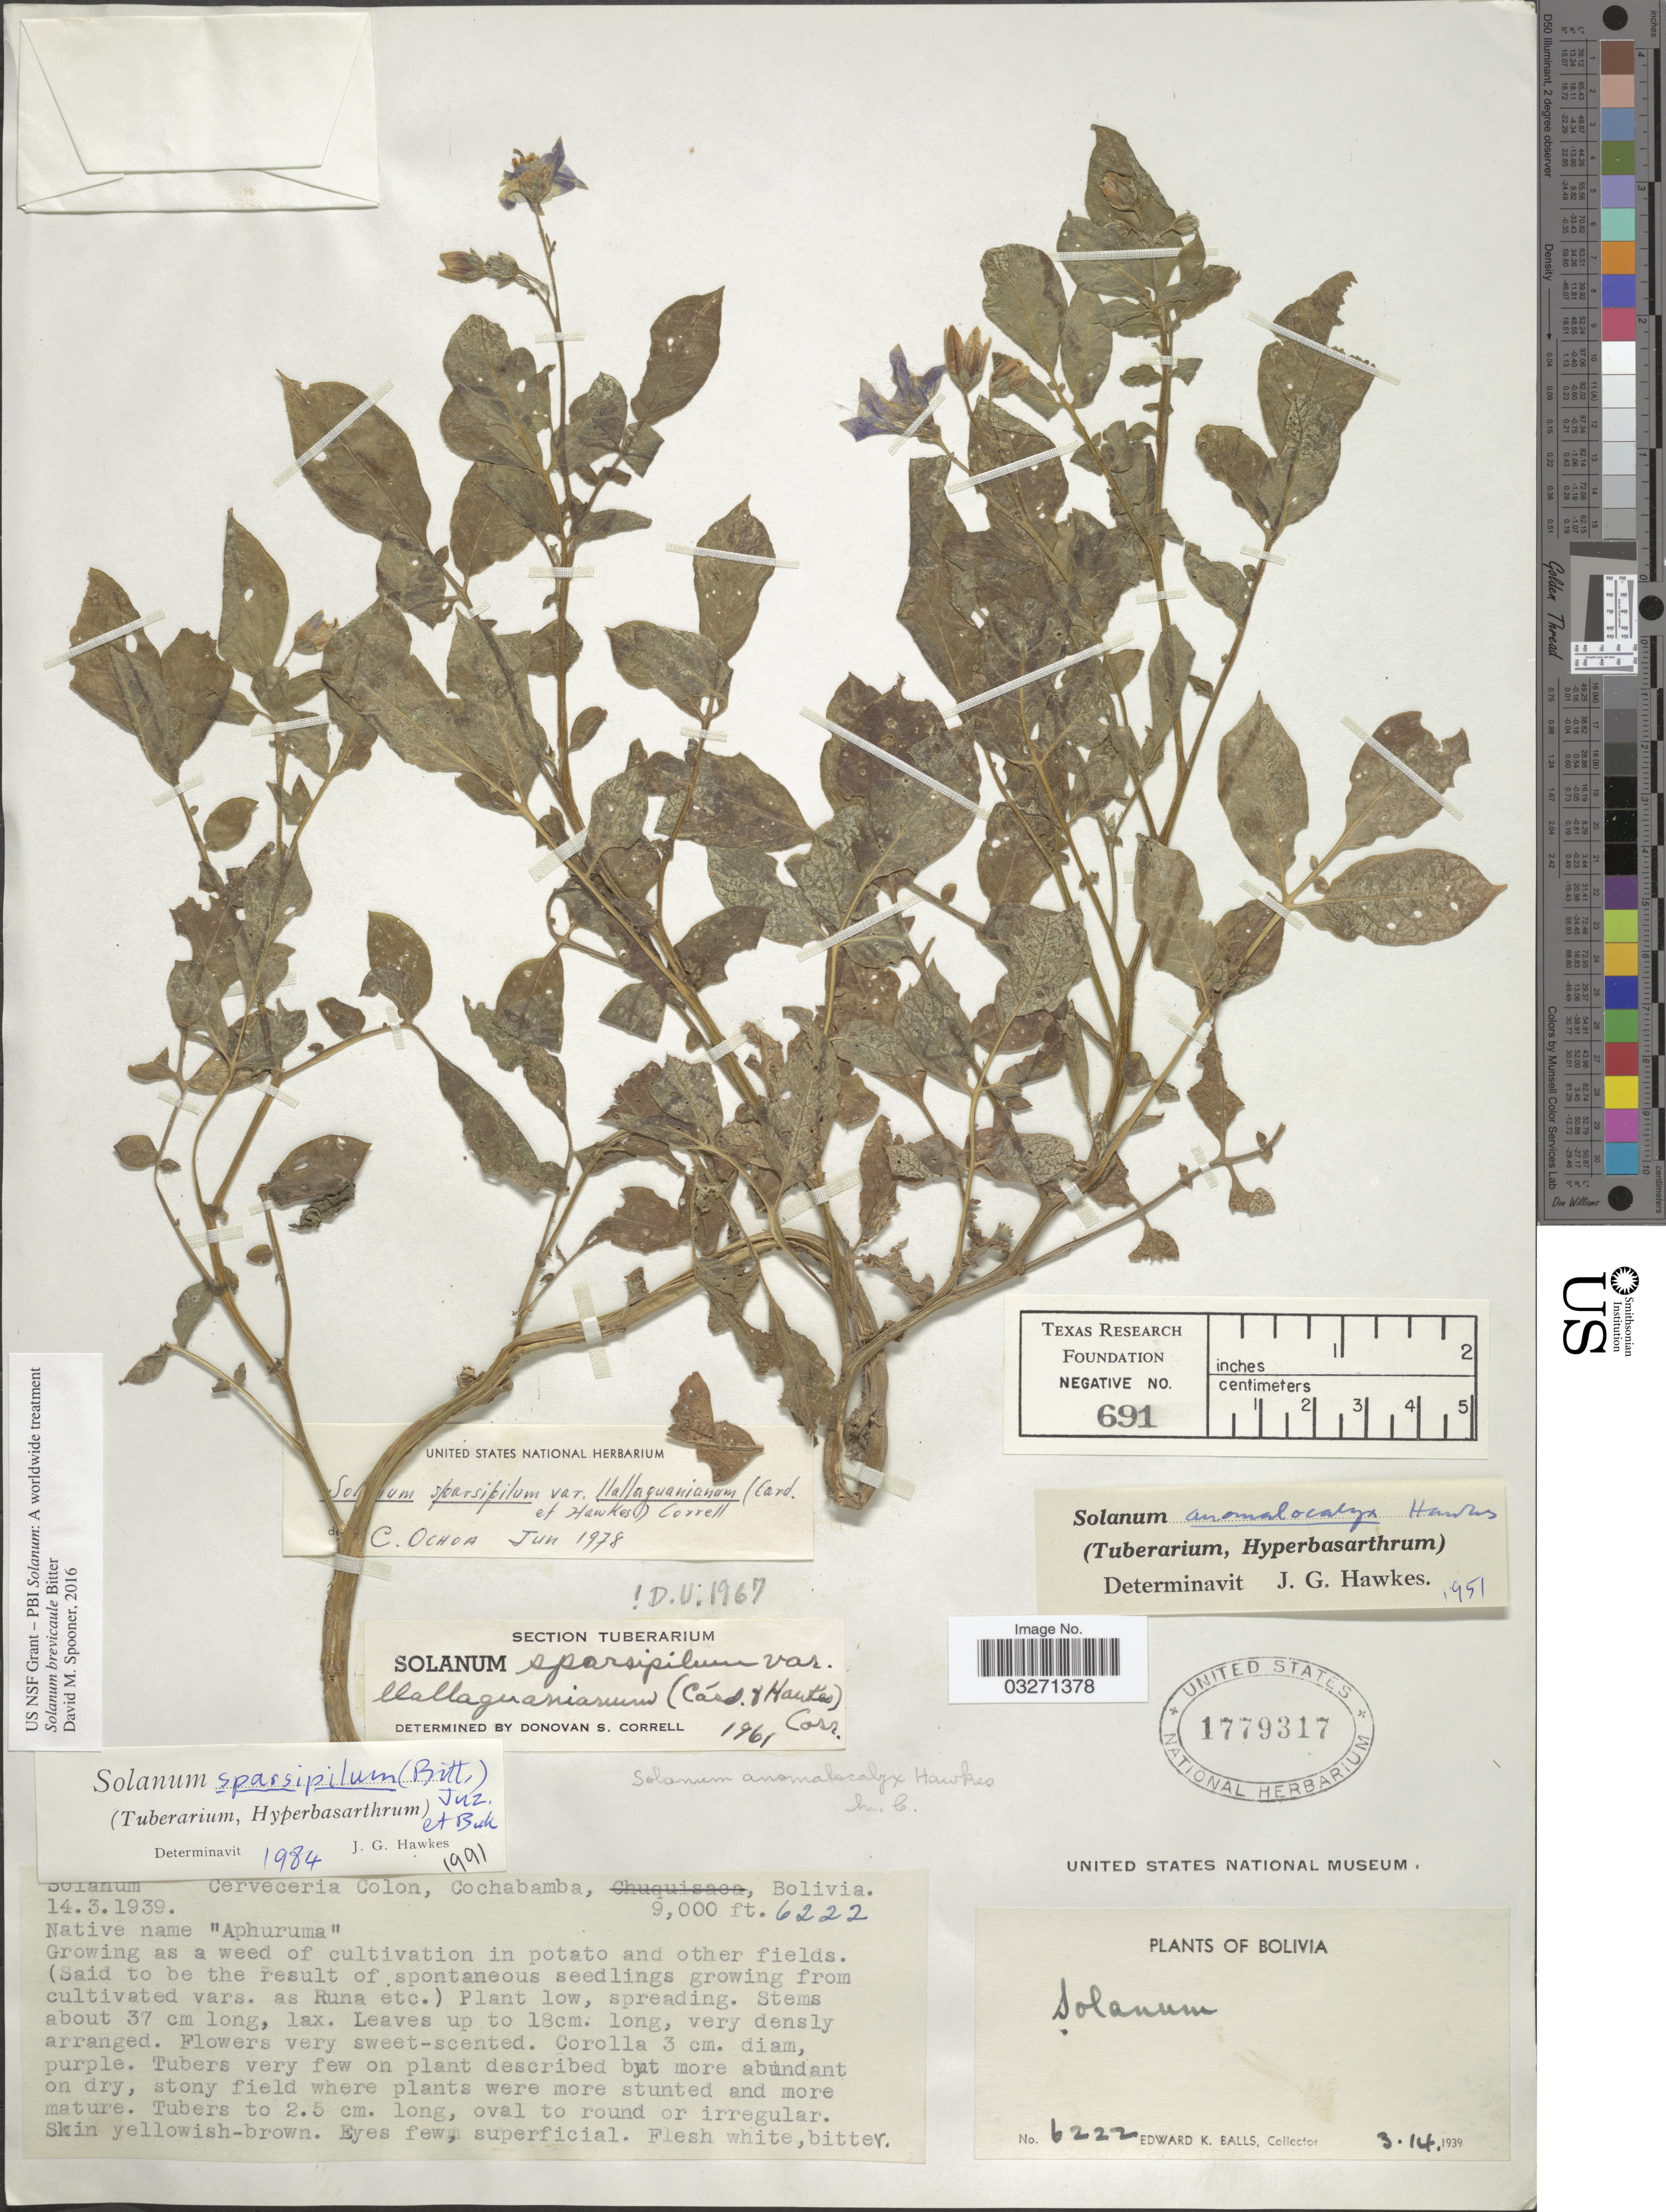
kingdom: Plantae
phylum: Tracheophyta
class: Magnoliopsida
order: Solanales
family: Solanaceae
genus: Solanum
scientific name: Solanum brevicaule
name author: Bitter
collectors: E. K. Balls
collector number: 6222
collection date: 1939-03-14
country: Bolivia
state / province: Cochabamba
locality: Cerveceria Colon.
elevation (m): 2743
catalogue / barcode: US 1779317